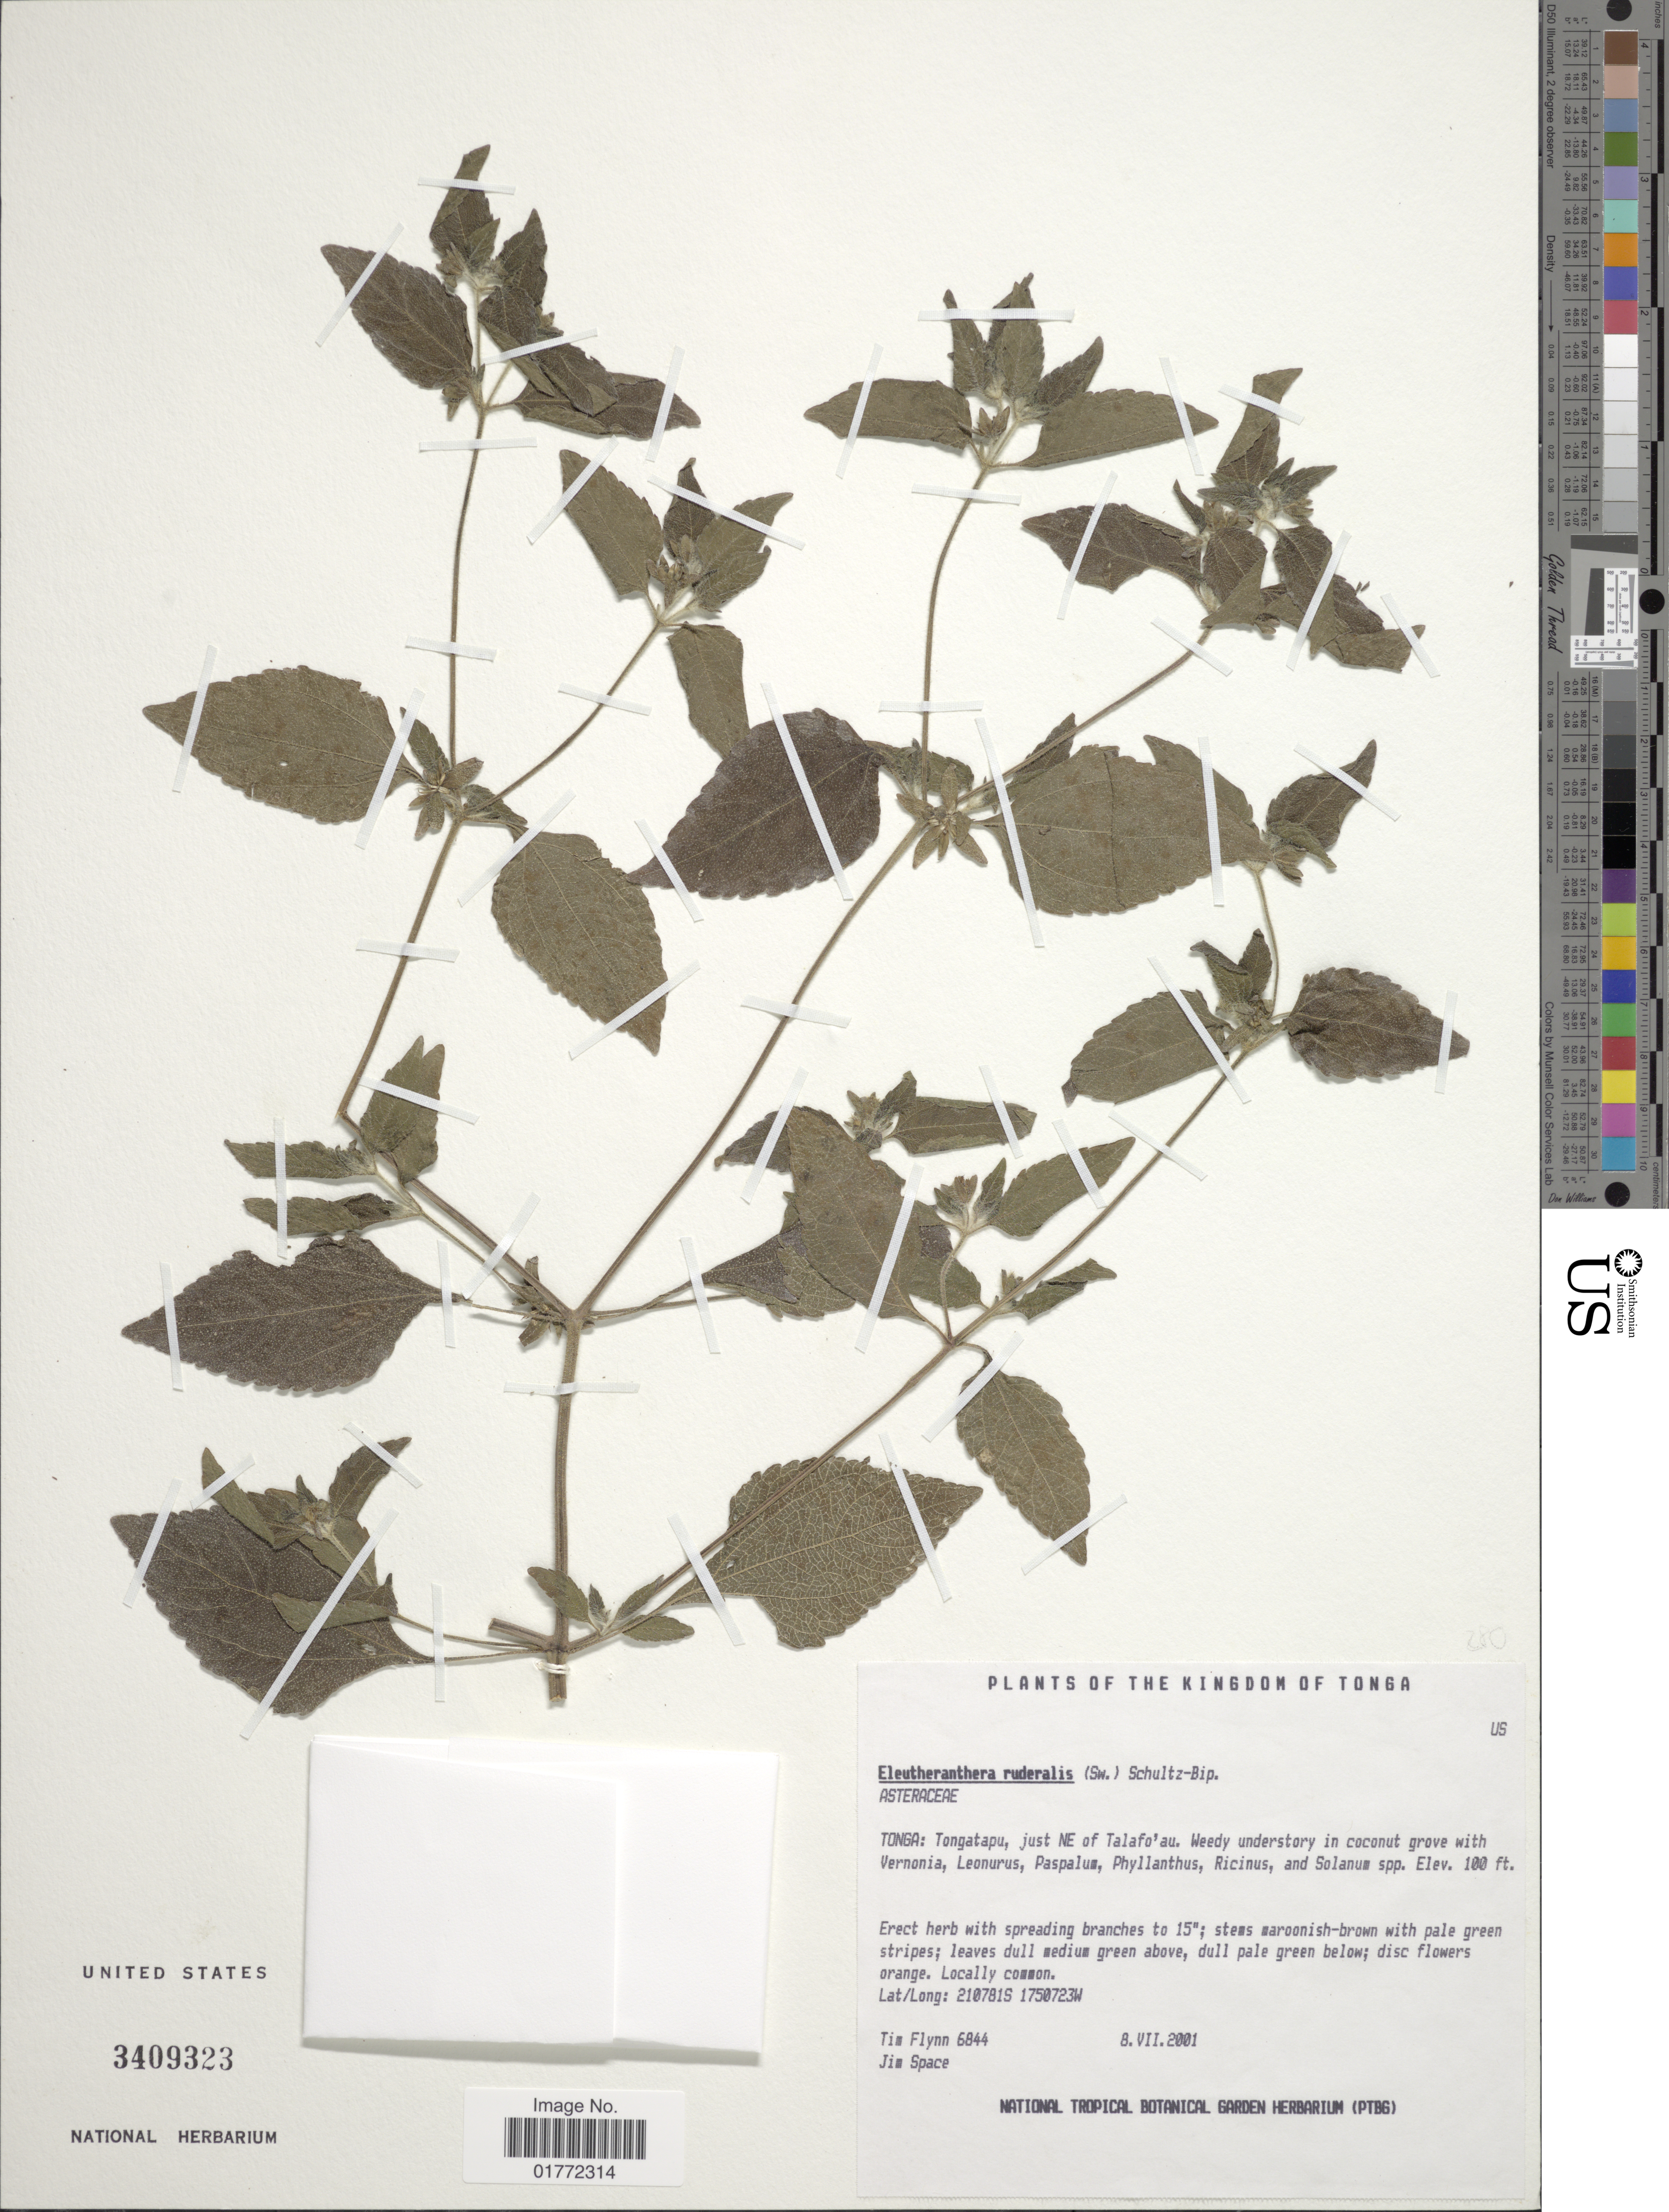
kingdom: Plantae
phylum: Tracheophyta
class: Magnoliopsida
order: Asterales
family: Asteraceae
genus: Eleutheranthera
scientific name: Eleutheranthera ruderalis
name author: (Sw.) Sch. Bip.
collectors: T. Flynn & J. Space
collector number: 6844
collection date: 2001-07-08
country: Tonga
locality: Tongatapu, just NE of Talafo 'au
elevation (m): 30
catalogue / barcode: US 3409323